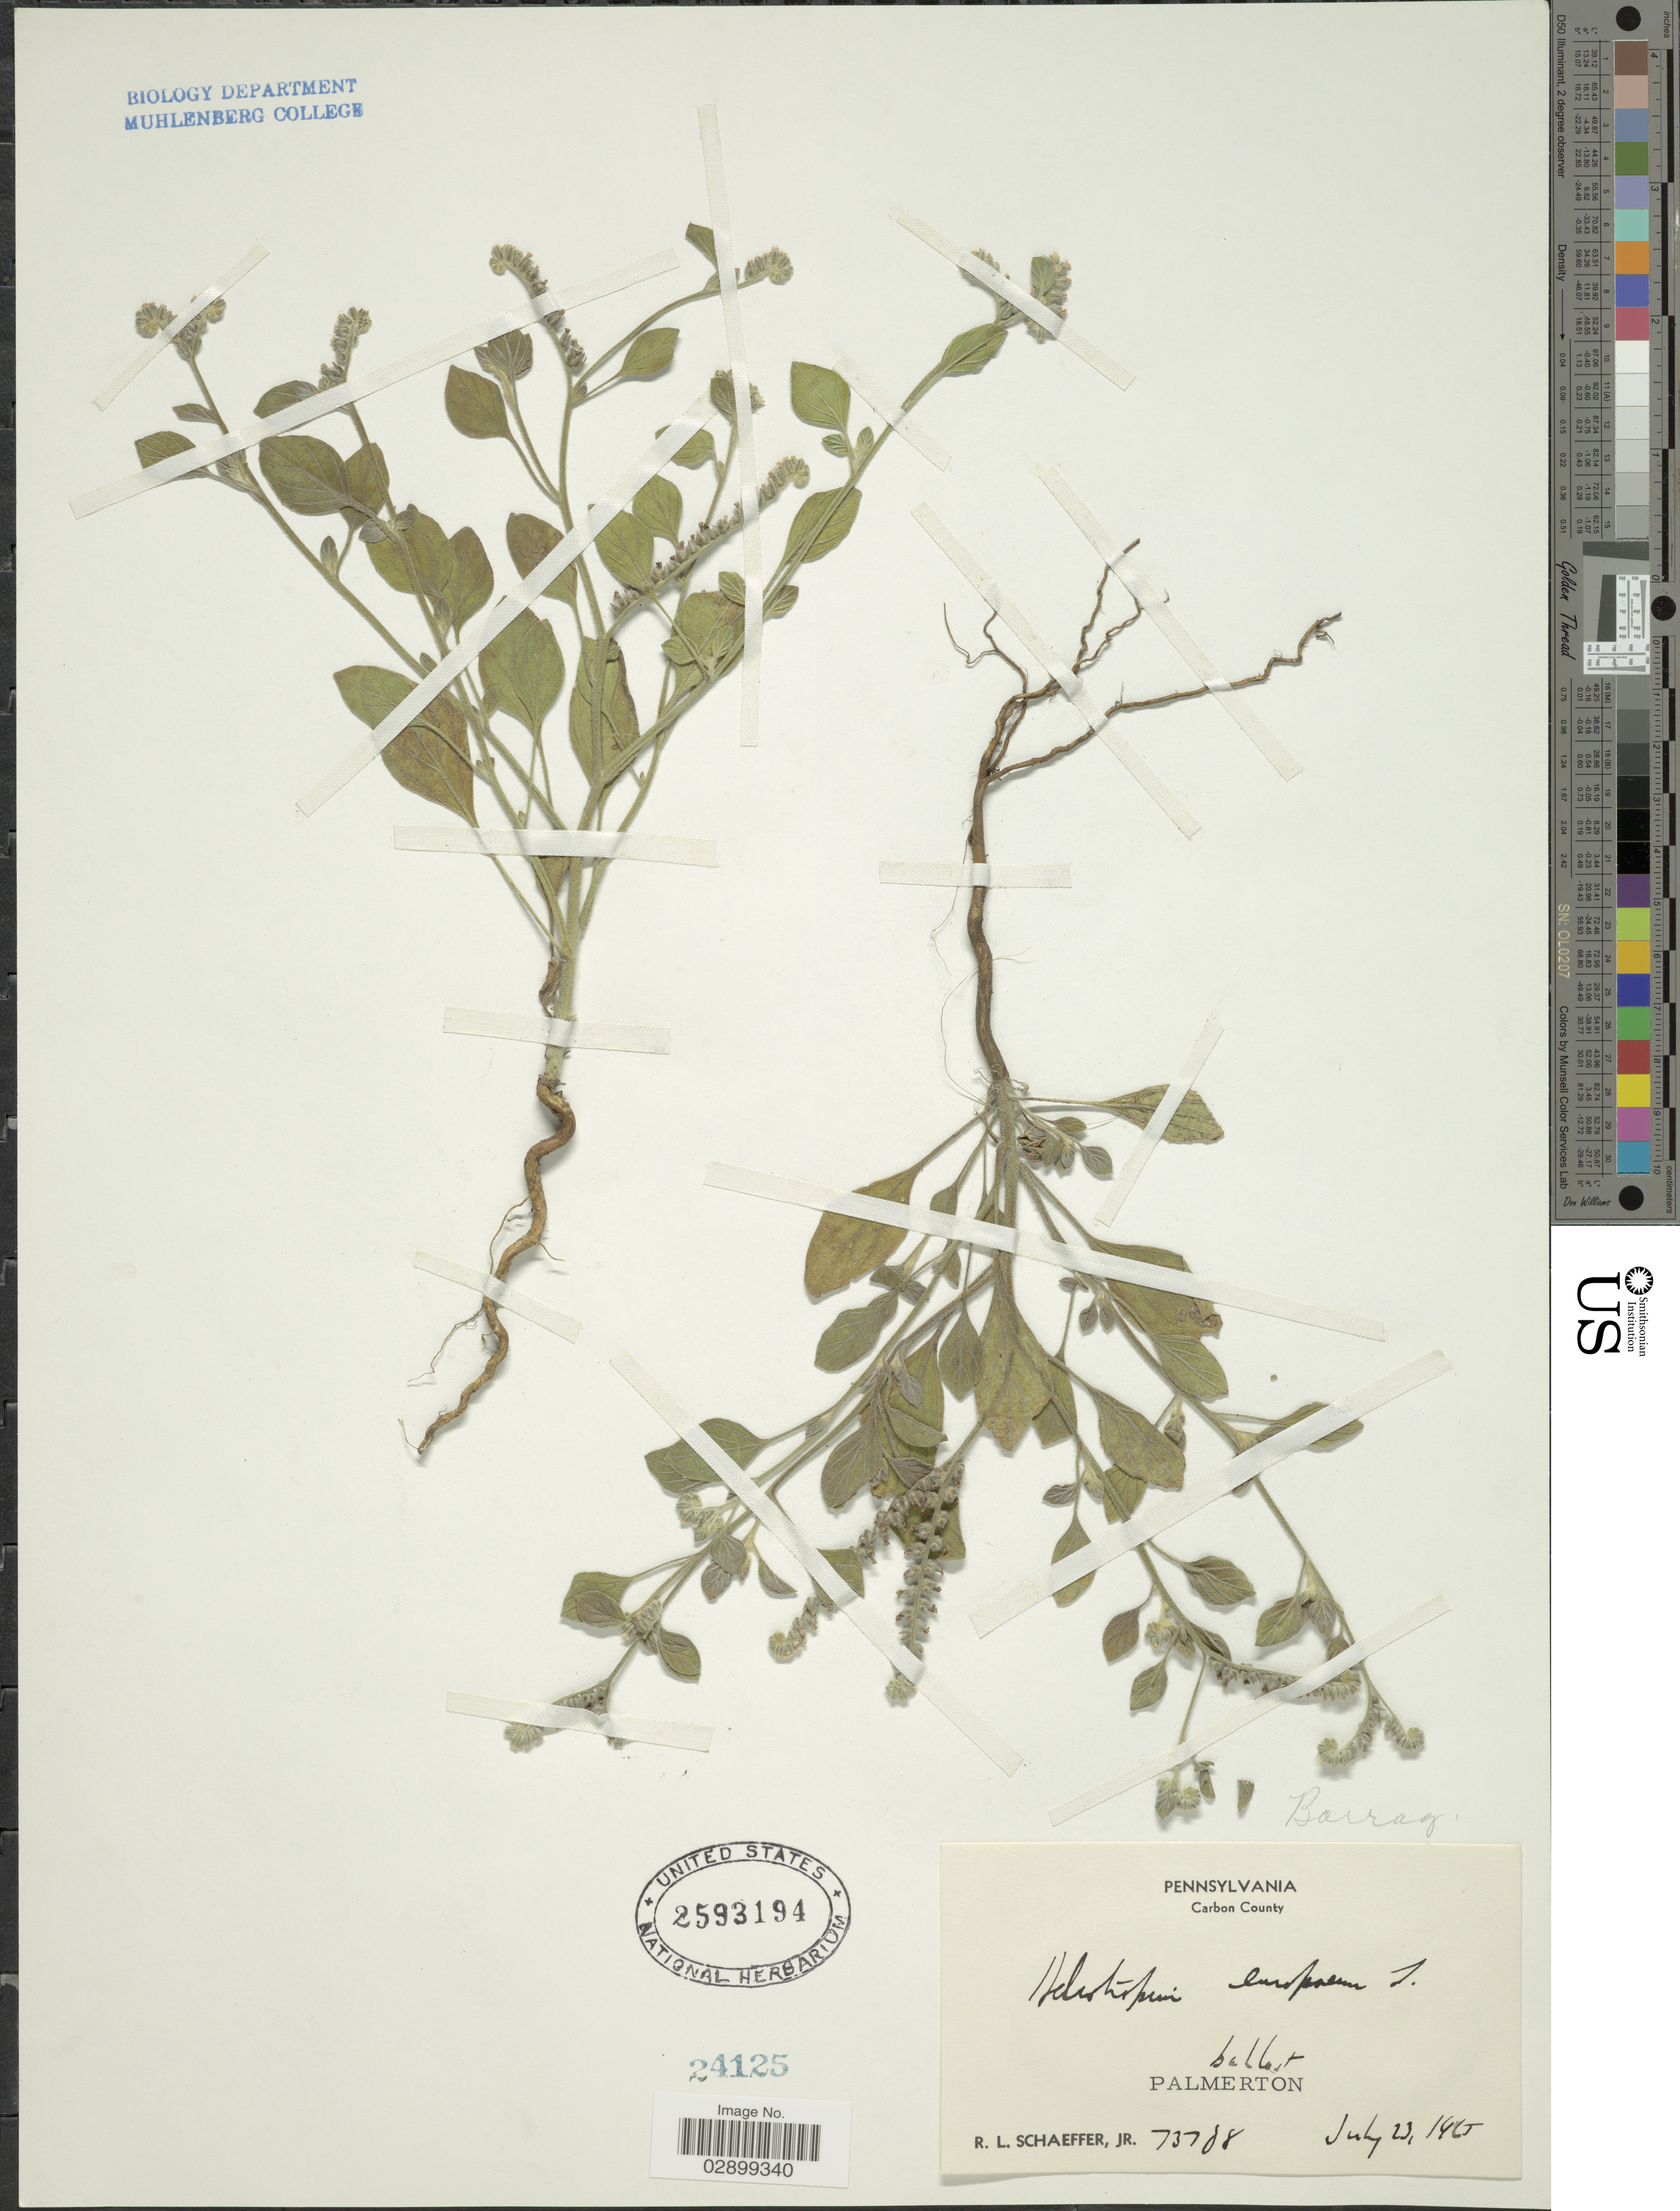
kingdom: Plantae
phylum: Tracheophyta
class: Magnoliopsida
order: Boraginales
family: Heliotropiaceae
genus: Heliotropium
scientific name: Heliotropium europaeum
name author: L.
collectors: R. L. Schaeffer Jr.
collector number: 73788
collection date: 1965-07-23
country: United States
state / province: Pennsylvania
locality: Carbon County. Ballast, Palmerton.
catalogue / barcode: US 2593194